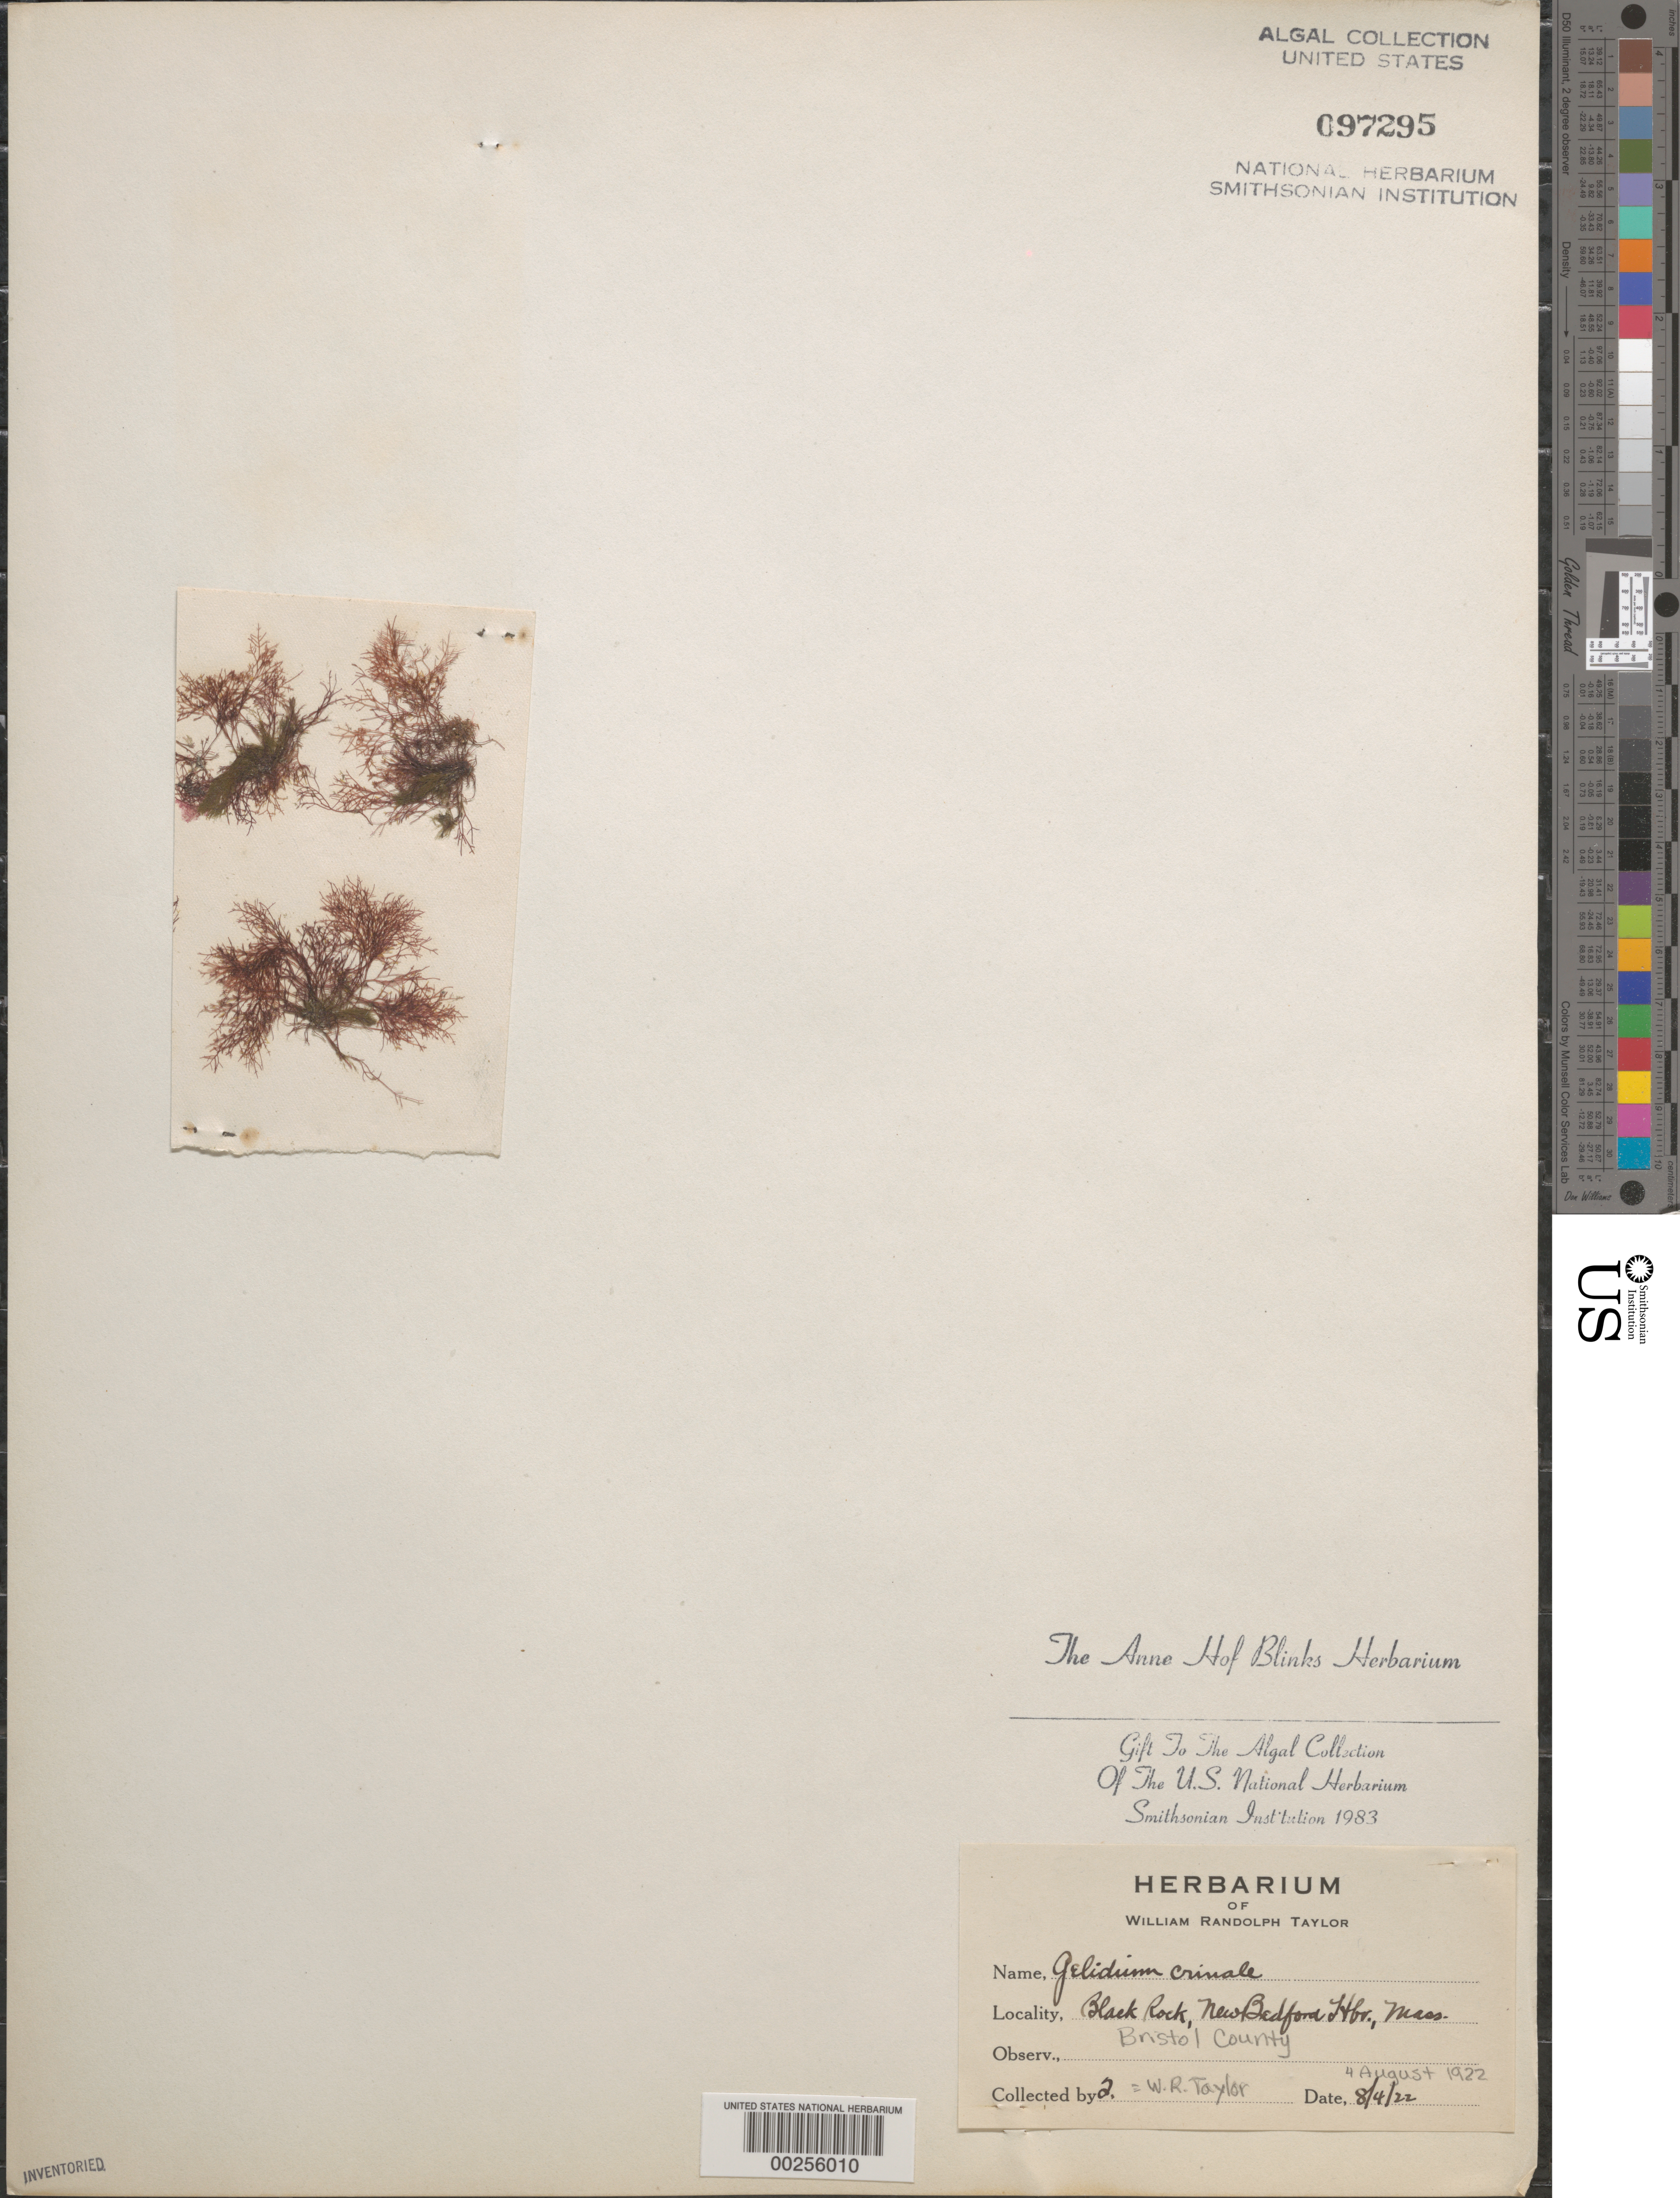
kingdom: Plantae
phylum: Rhodophyta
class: Florideophyceae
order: Gelidiales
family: Gelidiaceae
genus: Gelidium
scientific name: Gelidium crinale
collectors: W. R. Taylor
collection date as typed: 04 Aug 1922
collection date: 1922-08-04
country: United States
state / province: Massachusetts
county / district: Bristol County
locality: Black Rock, near Bedford Harbor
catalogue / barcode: US 97295